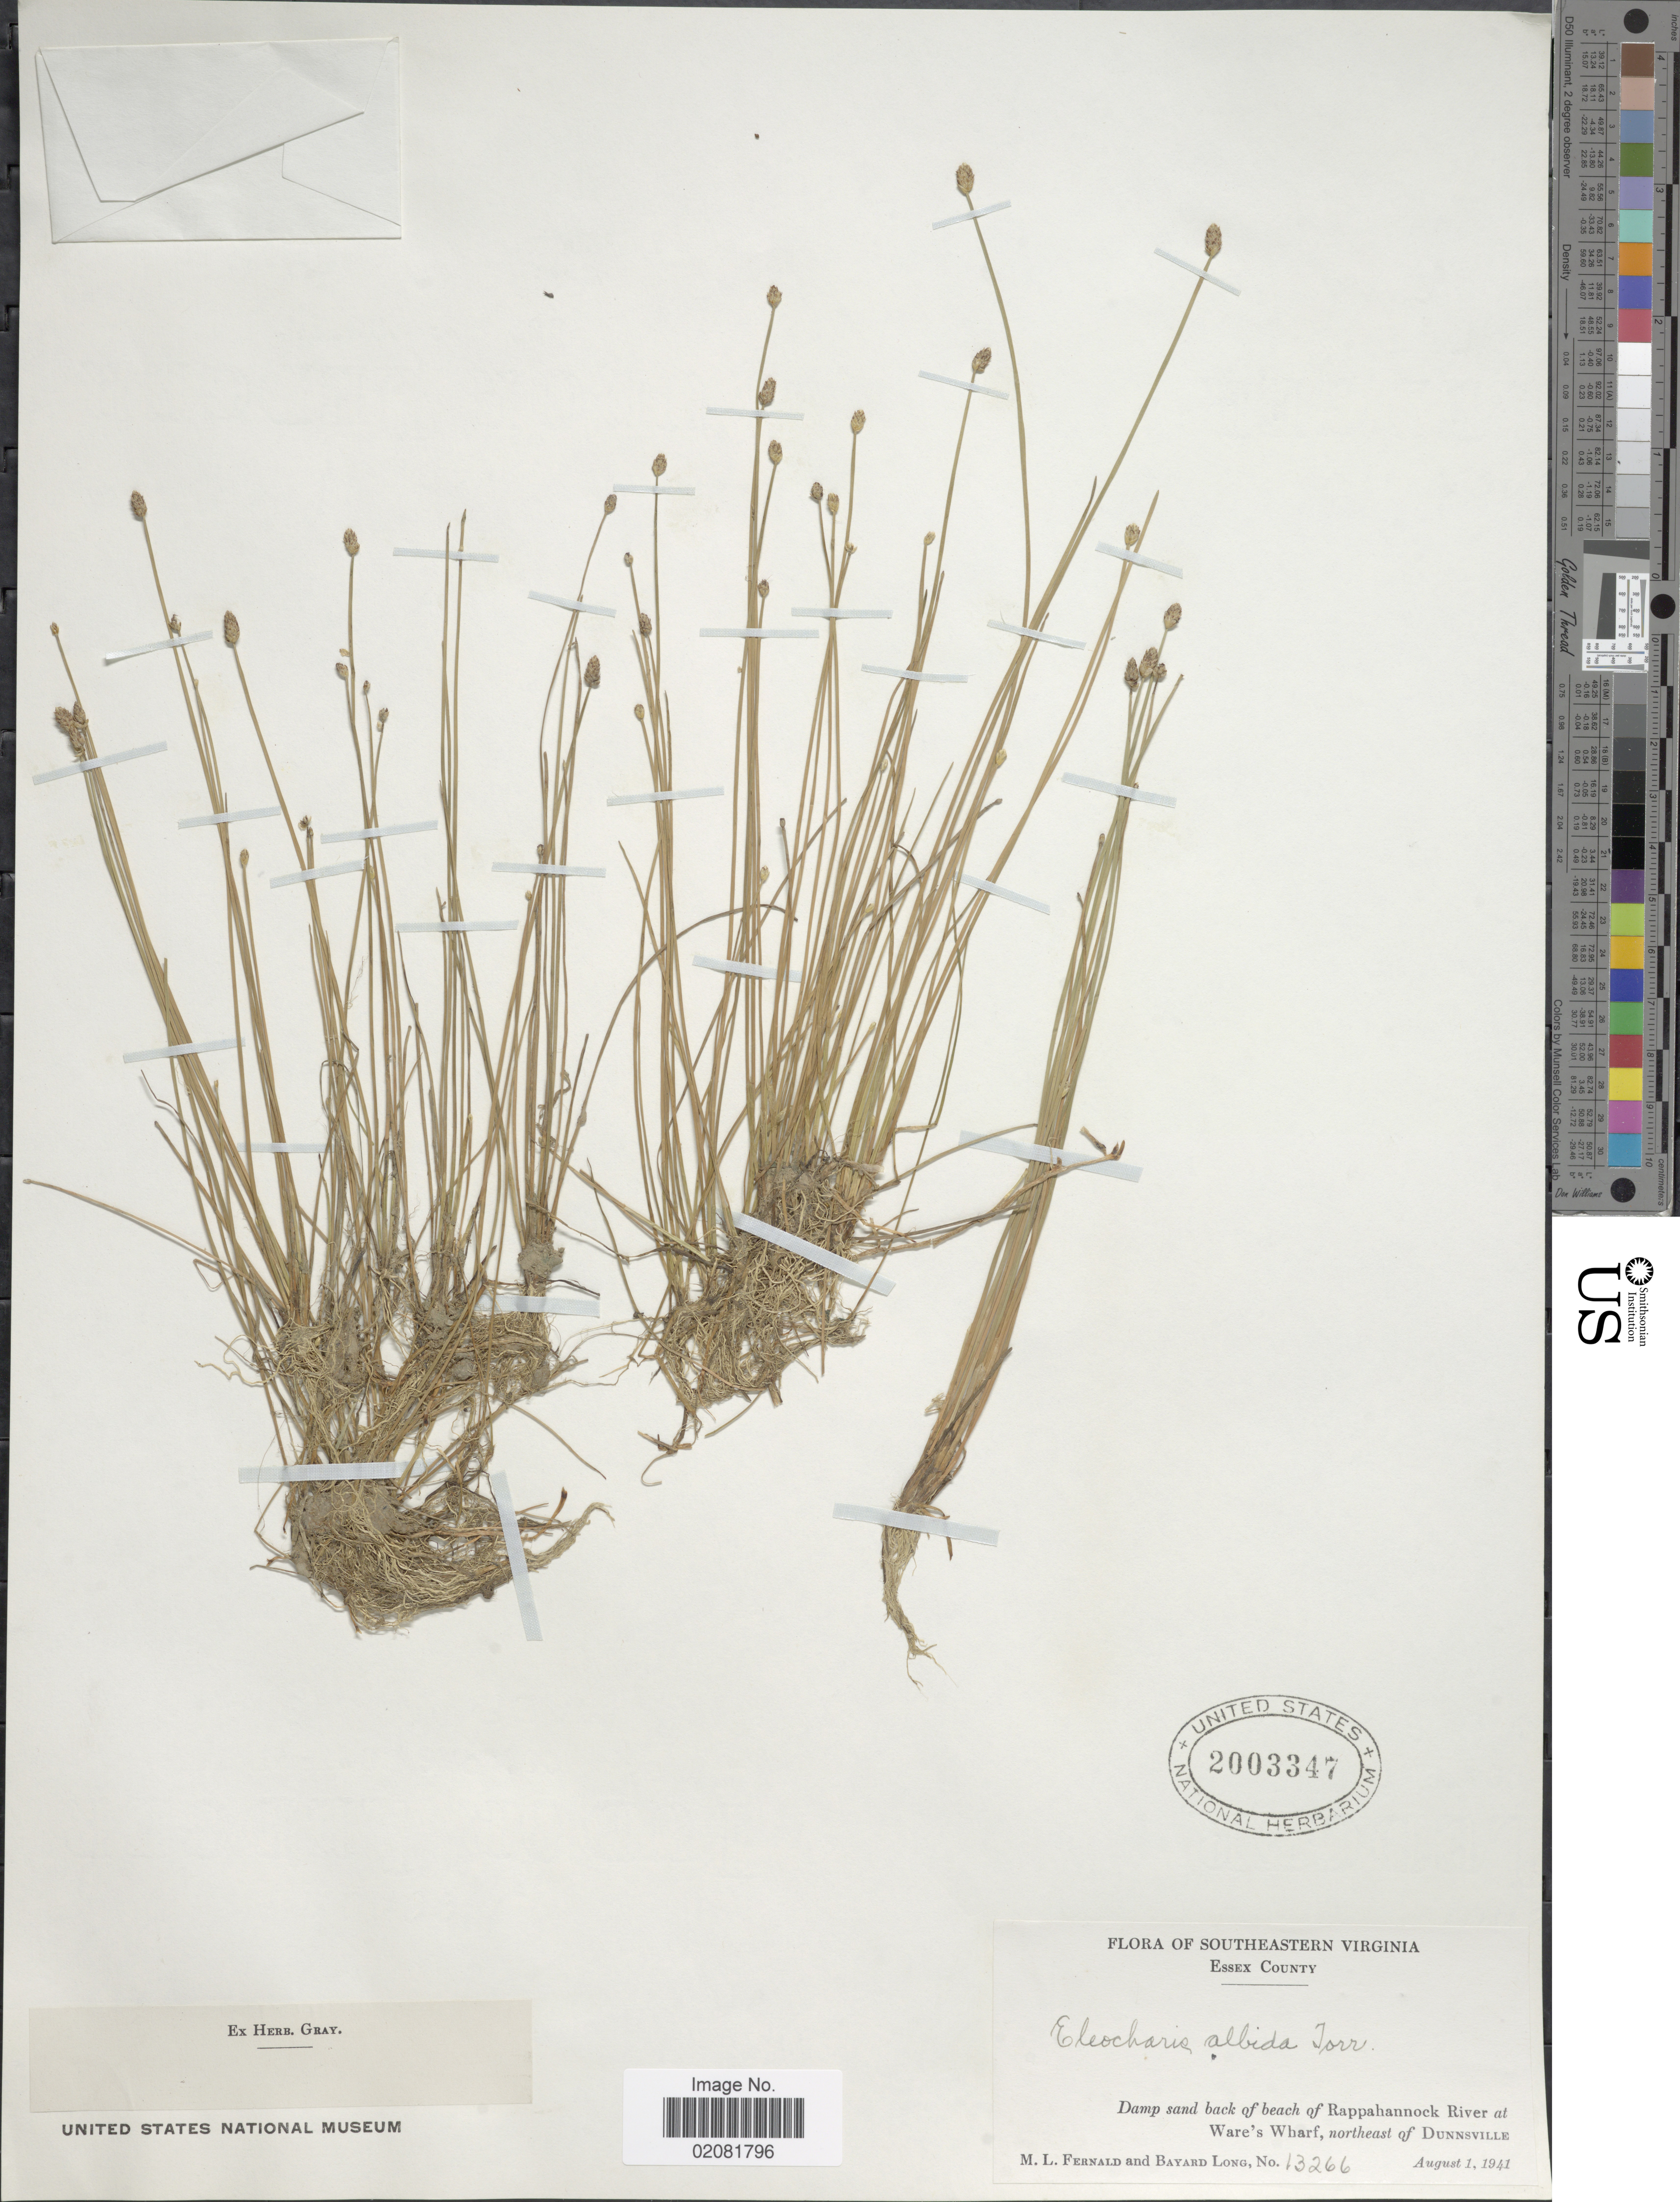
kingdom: Plantae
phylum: Tracheophyta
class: Liliopsida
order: Poales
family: Cyperaceae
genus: Eleocharis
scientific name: Eleocharis albida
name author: Torr.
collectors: M. L. Fernald & B. Long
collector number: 13266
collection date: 1941-08-01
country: United States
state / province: Virginia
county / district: Essex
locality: Southeastern Virginia, Essex County, Back of beach of Rappahannock River at Ware's Wharf, northeast of Dunnsville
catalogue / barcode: US 2003347